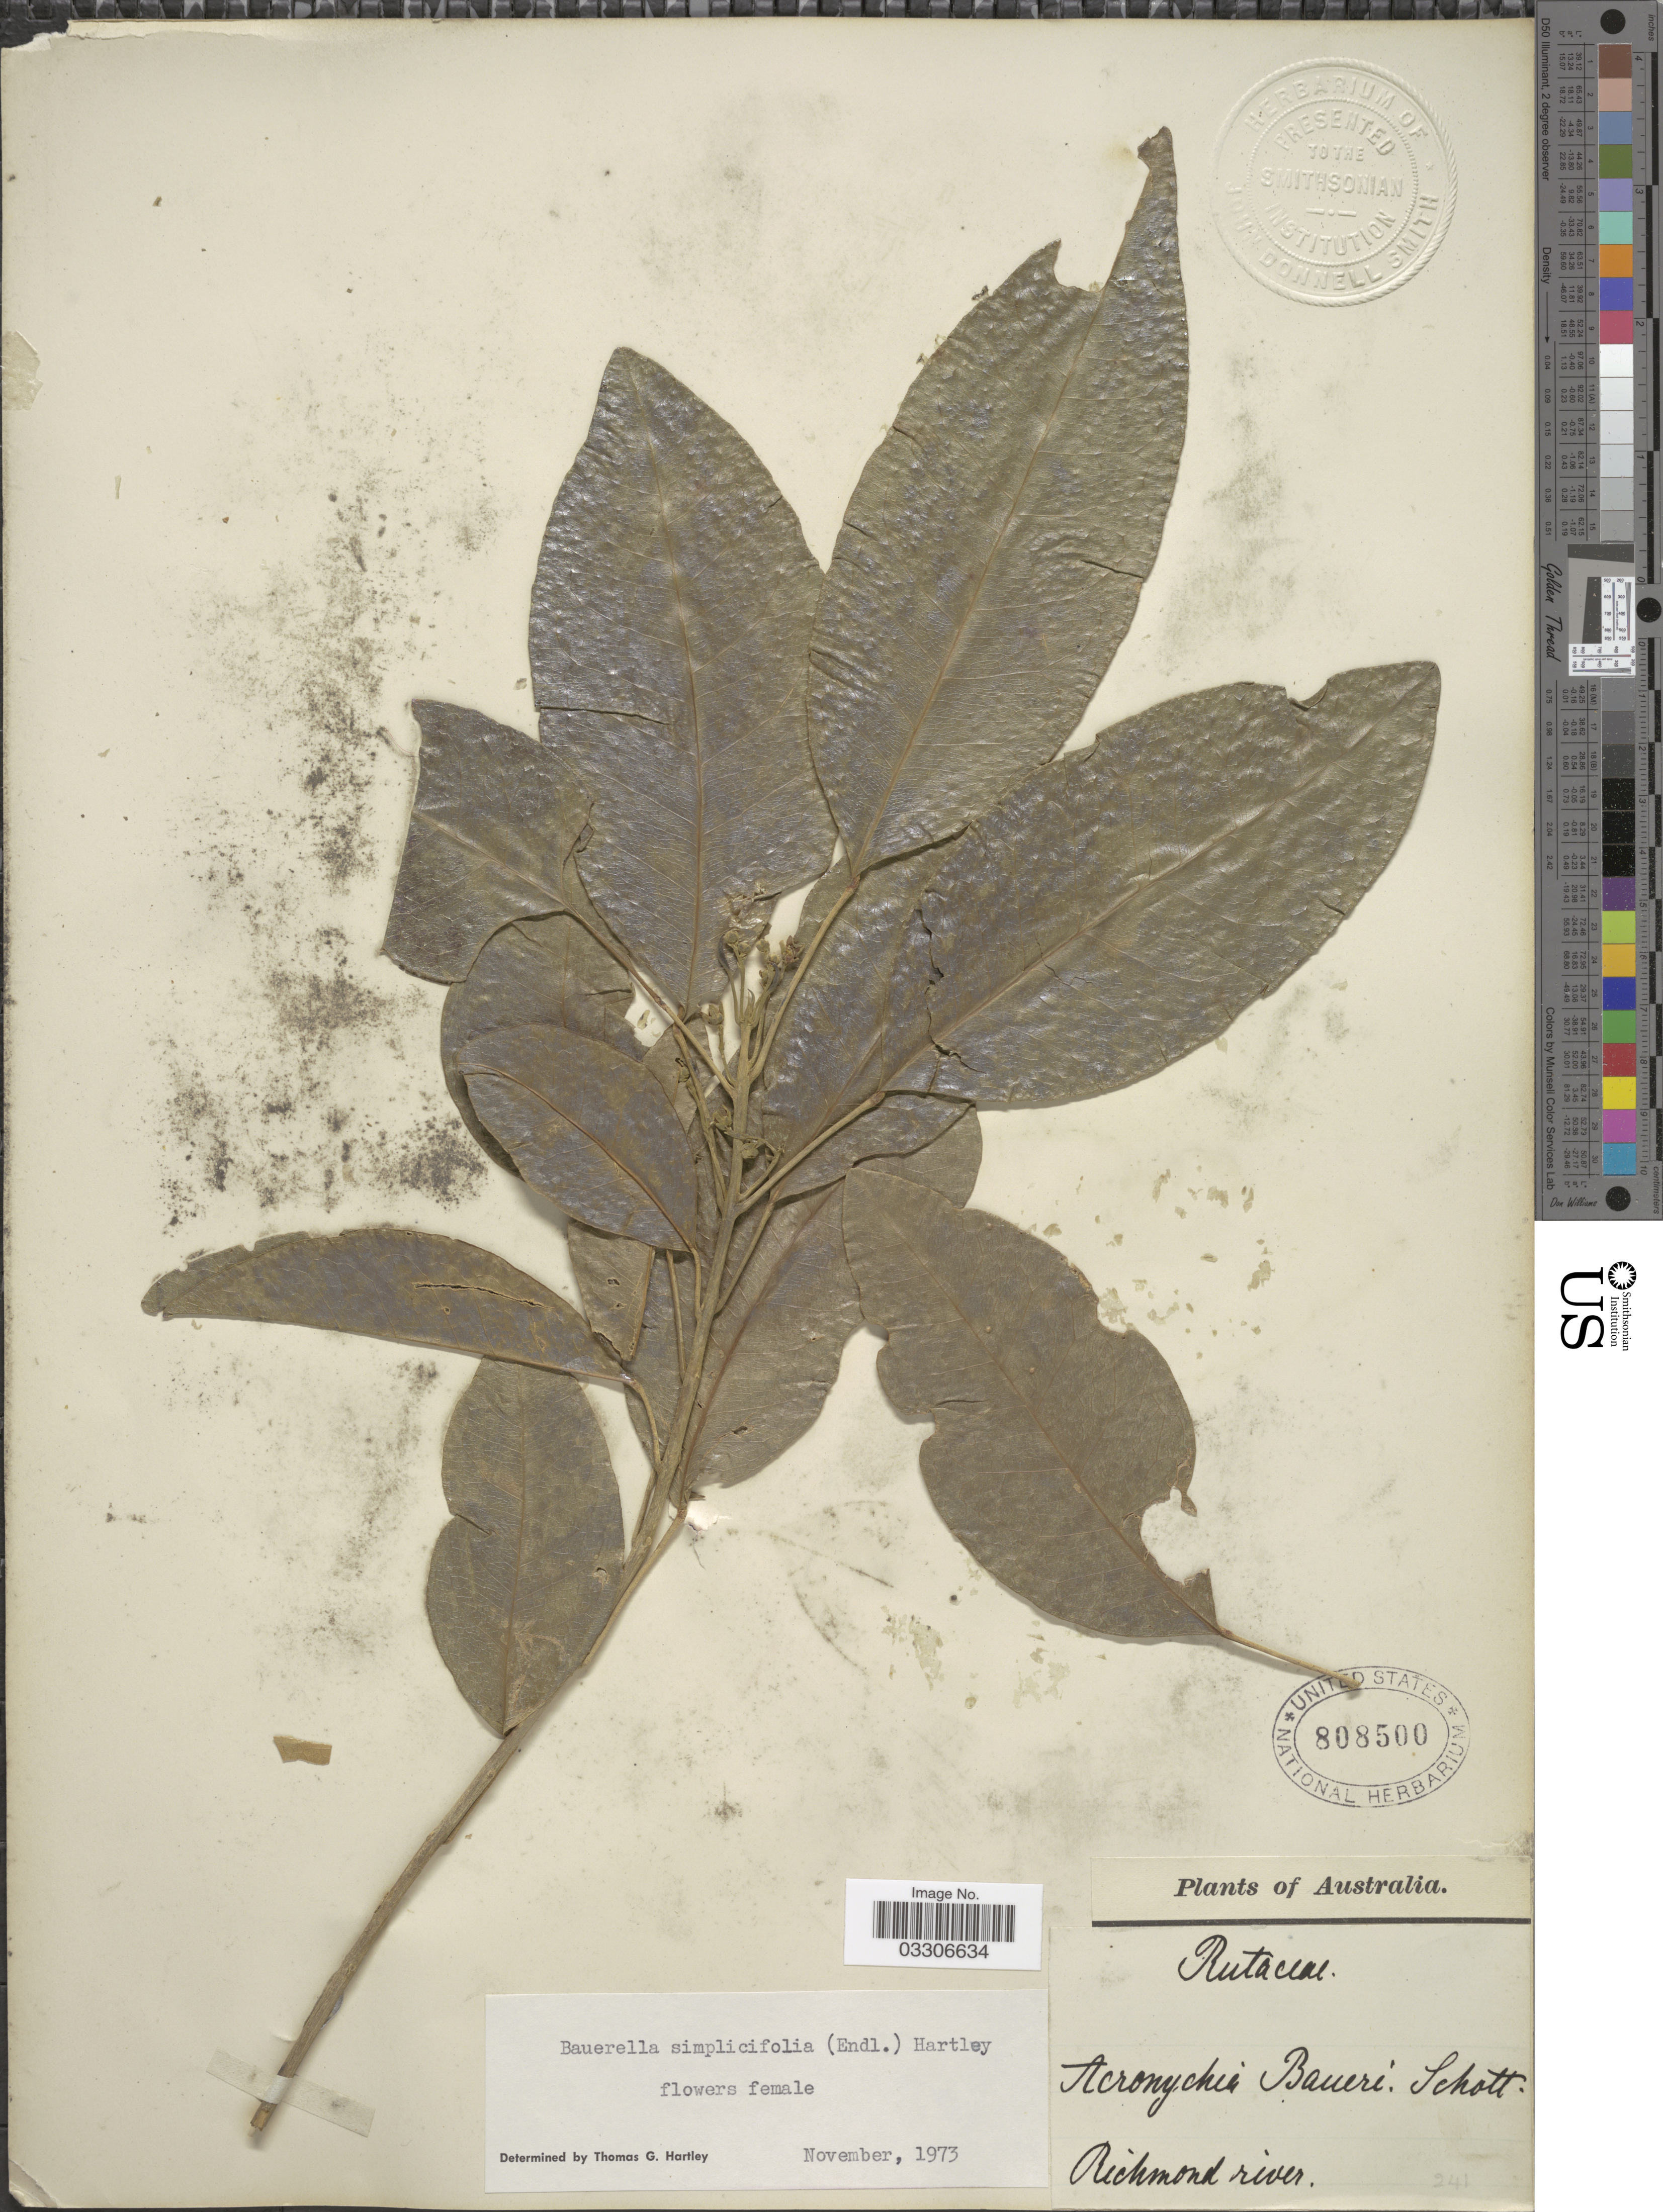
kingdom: Plantae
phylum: Tracheophyta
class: Magnoliopsida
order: Sapindales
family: Rutaceae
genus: Sarcomelicope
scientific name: Sarcomelicope simplicifolia subsp. simplicifolia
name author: (Endl.) T.G. Hartley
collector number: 241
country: Australia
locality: Richmond river.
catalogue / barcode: US 808500